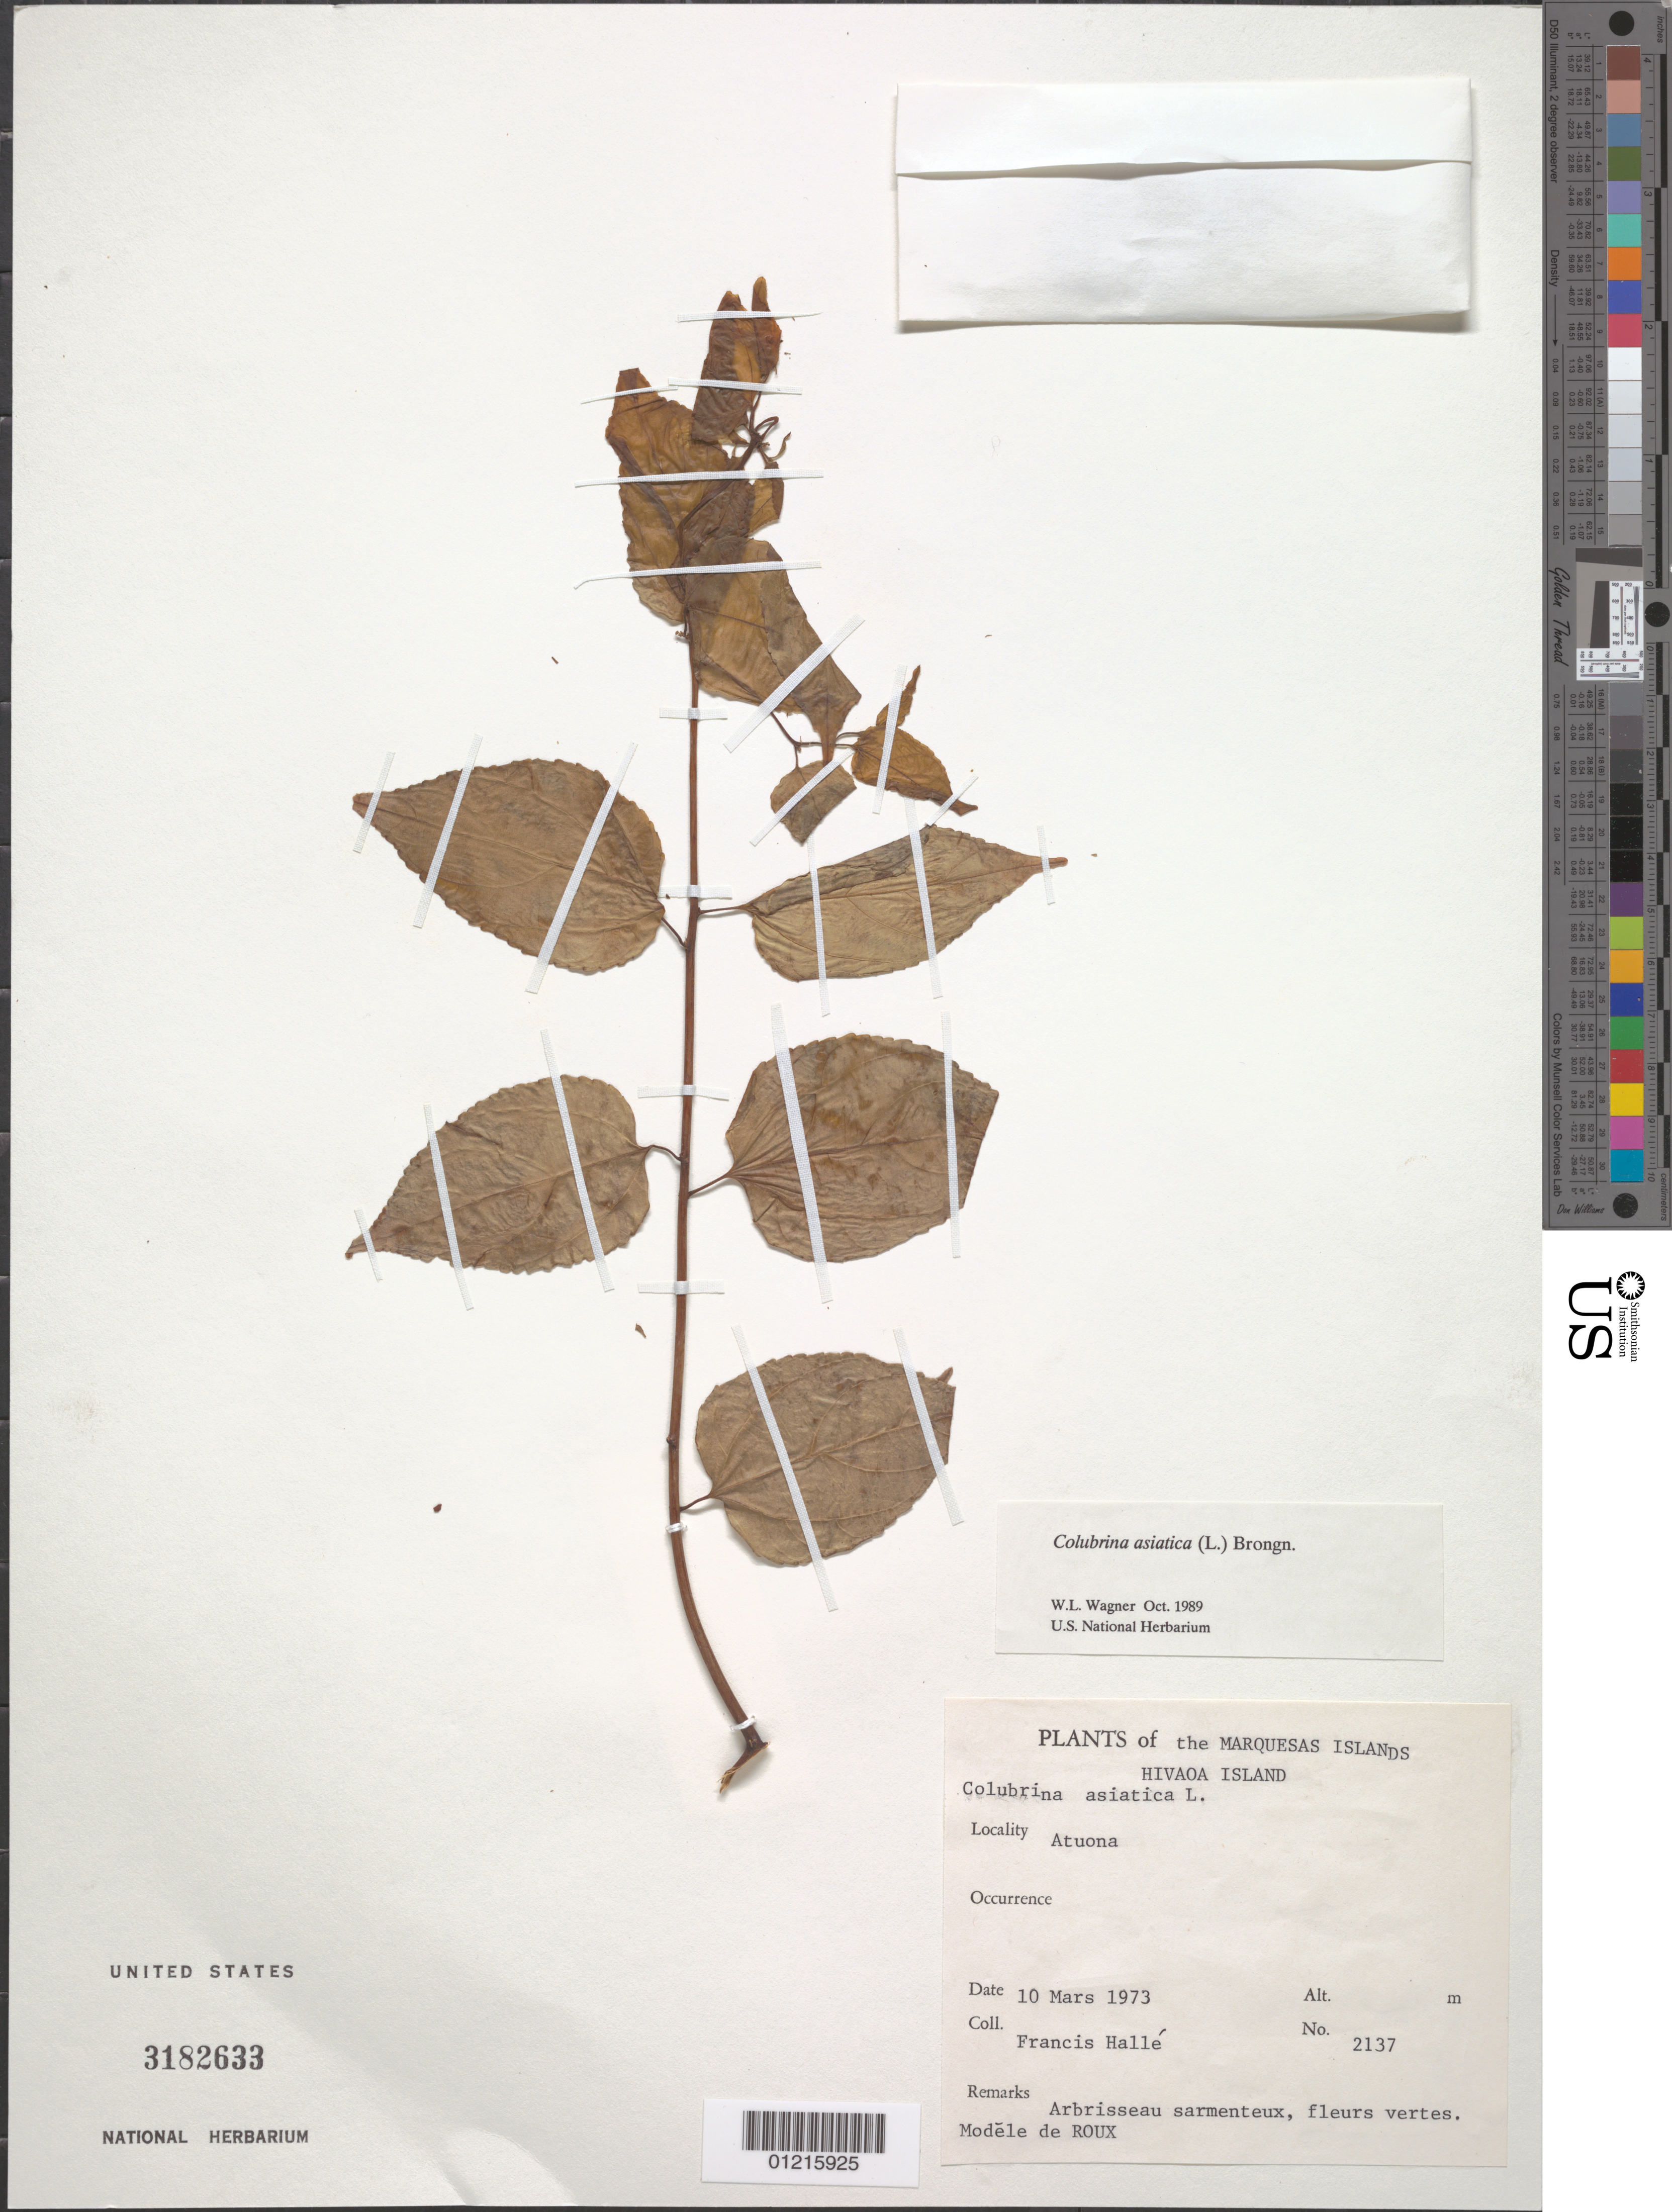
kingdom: Plantae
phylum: Tracheophyta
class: Magnoliopsida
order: Rosales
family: Rhamnaceae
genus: Colubrina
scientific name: Colubrina asiatica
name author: (L.) Brongn.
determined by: Wagner, W. L., (BOT), Smithsonian Institution - National Museum of Natural History (UNITED STATES)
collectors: F. Hallé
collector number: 2137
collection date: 1973-03-10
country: French Polynesia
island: Hiva Oa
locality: Atuona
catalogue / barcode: US 3182633